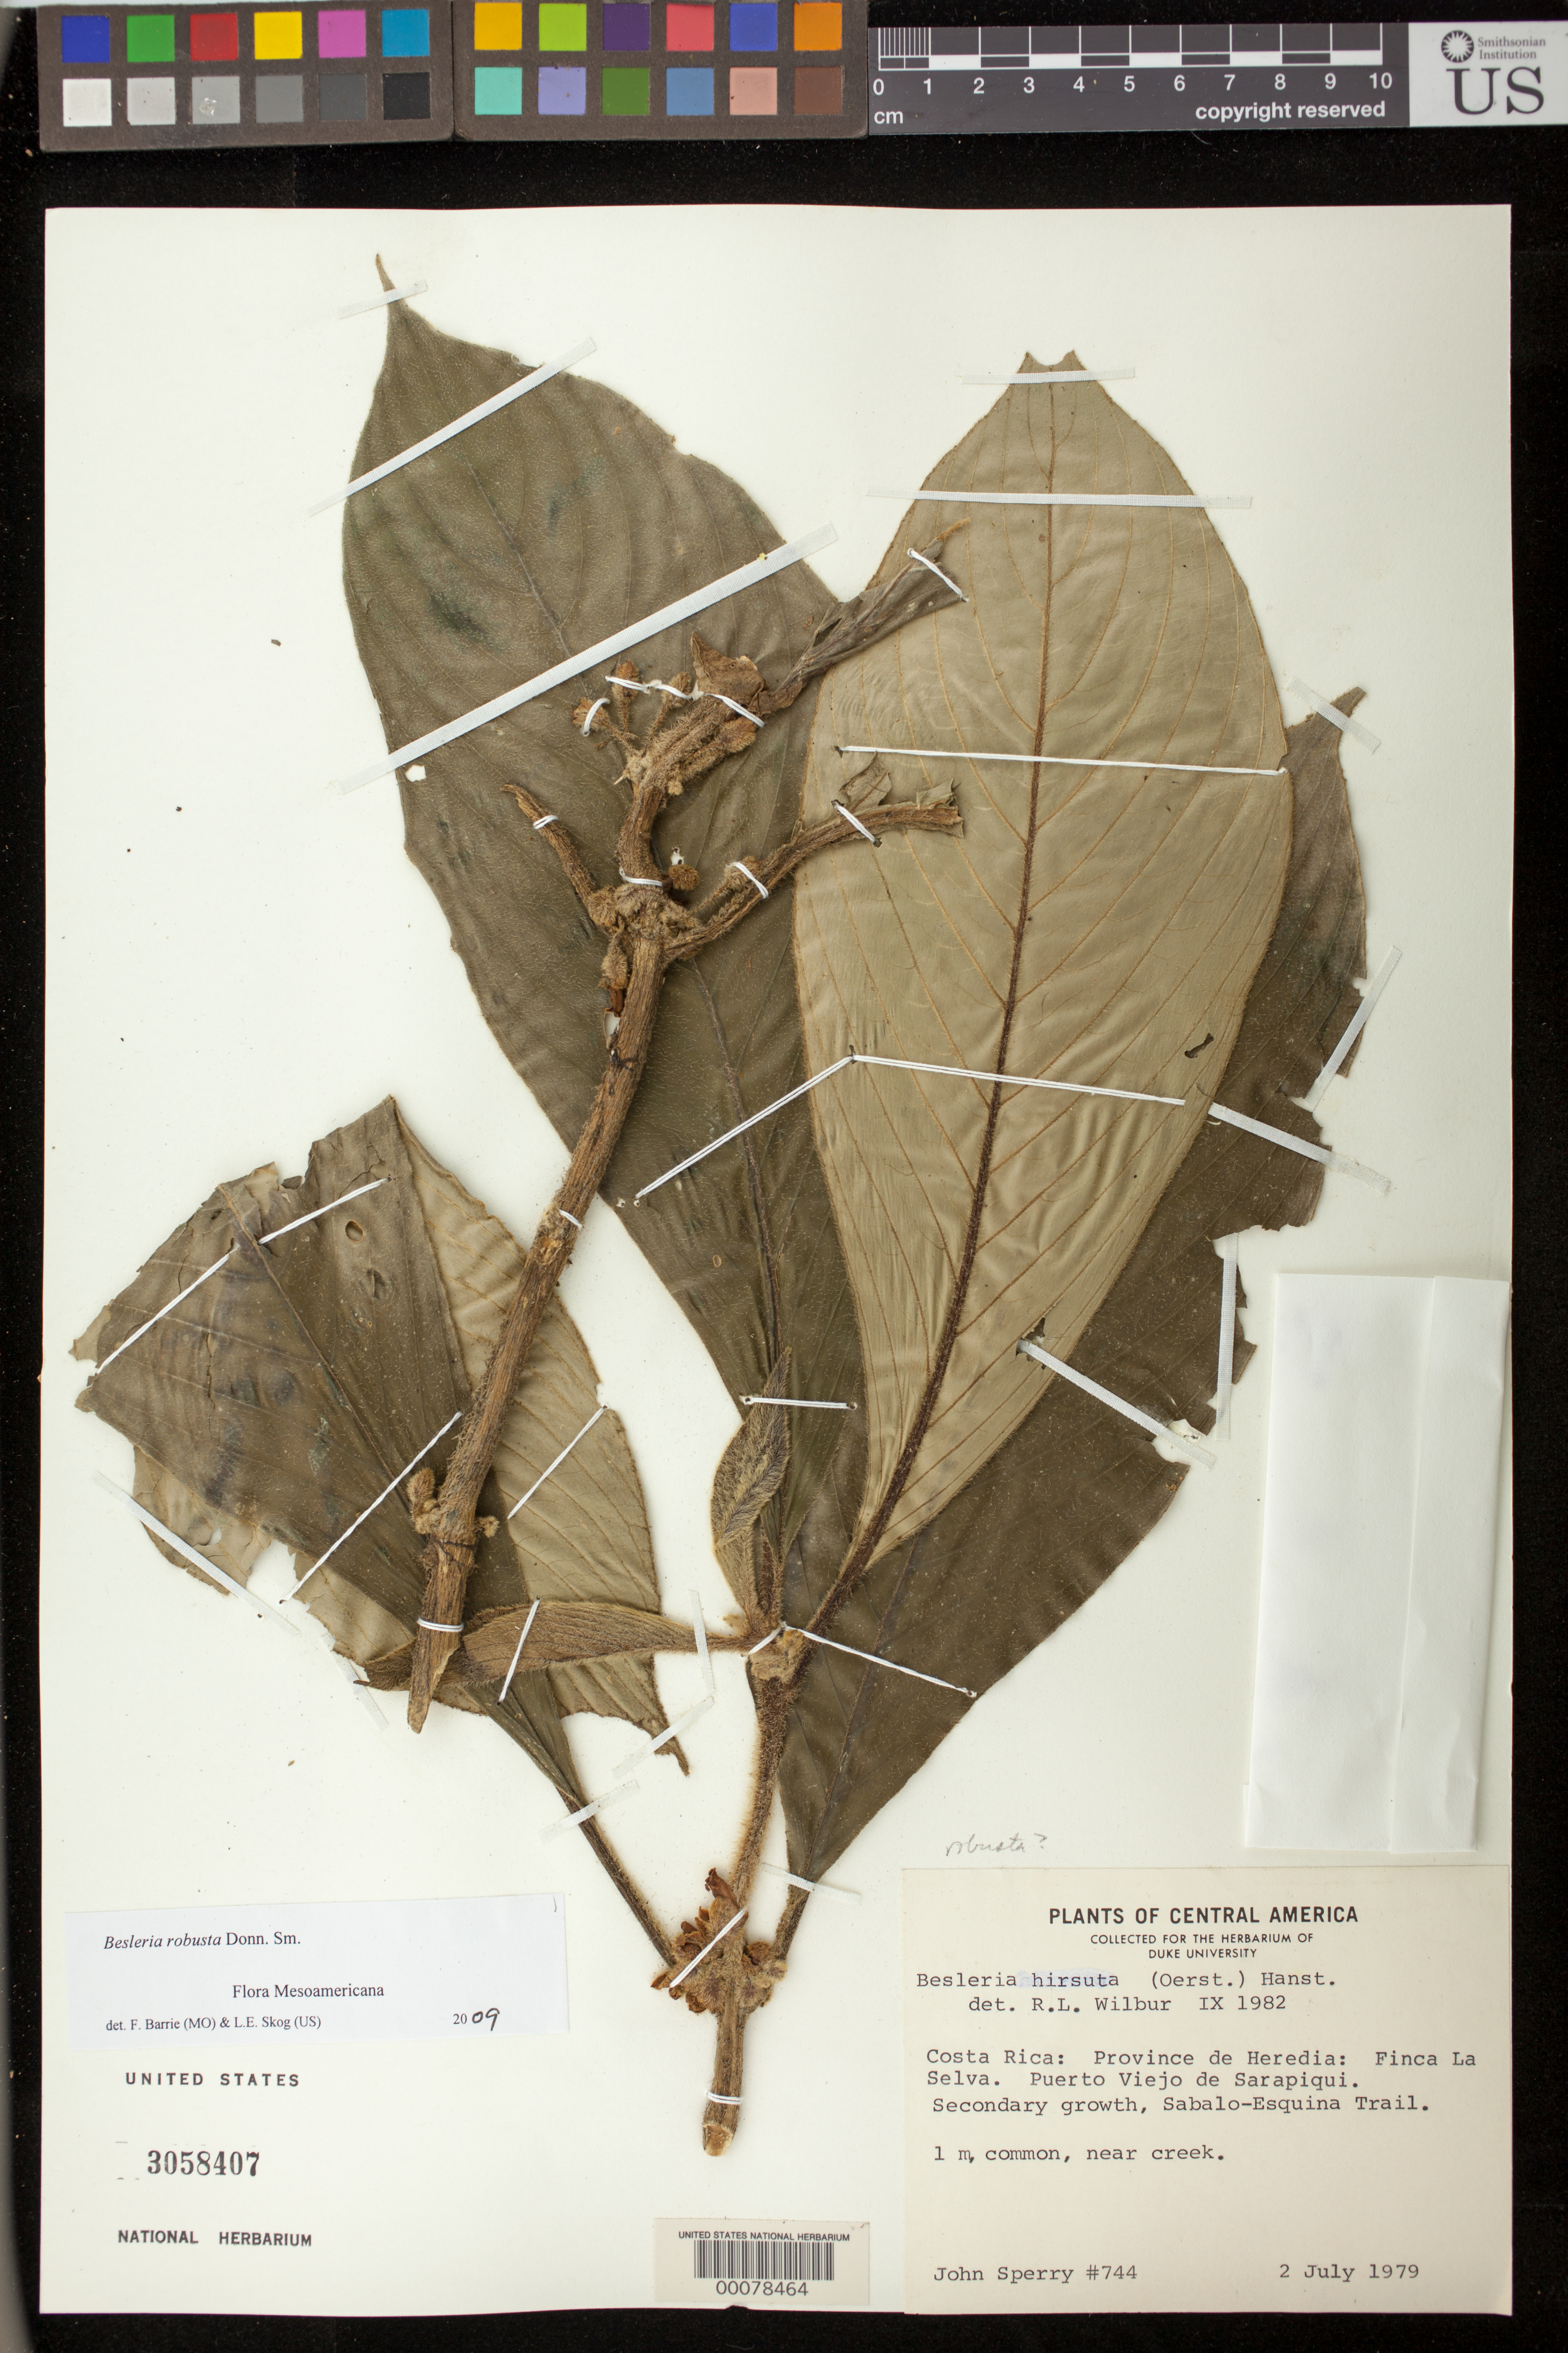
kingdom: Plantae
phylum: Tracheophyta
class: Magnoliopsida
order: Lamiales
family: Gesneriaceae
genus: Besleria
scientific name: Besleria robusta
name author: Donn. Sm.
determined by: Barrie, F. R.; Skog, Laurence E.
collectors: J. Sperry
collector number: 744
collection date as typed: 02 Jul 1979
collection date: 1979-07-02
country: Costa Rica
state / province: Heredia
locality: Finca La Selva, Puerto Viejo de Sarapiqui, Sabalo-Esquina Trail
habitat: Secondary growth; near creek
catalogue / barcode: US 3058407